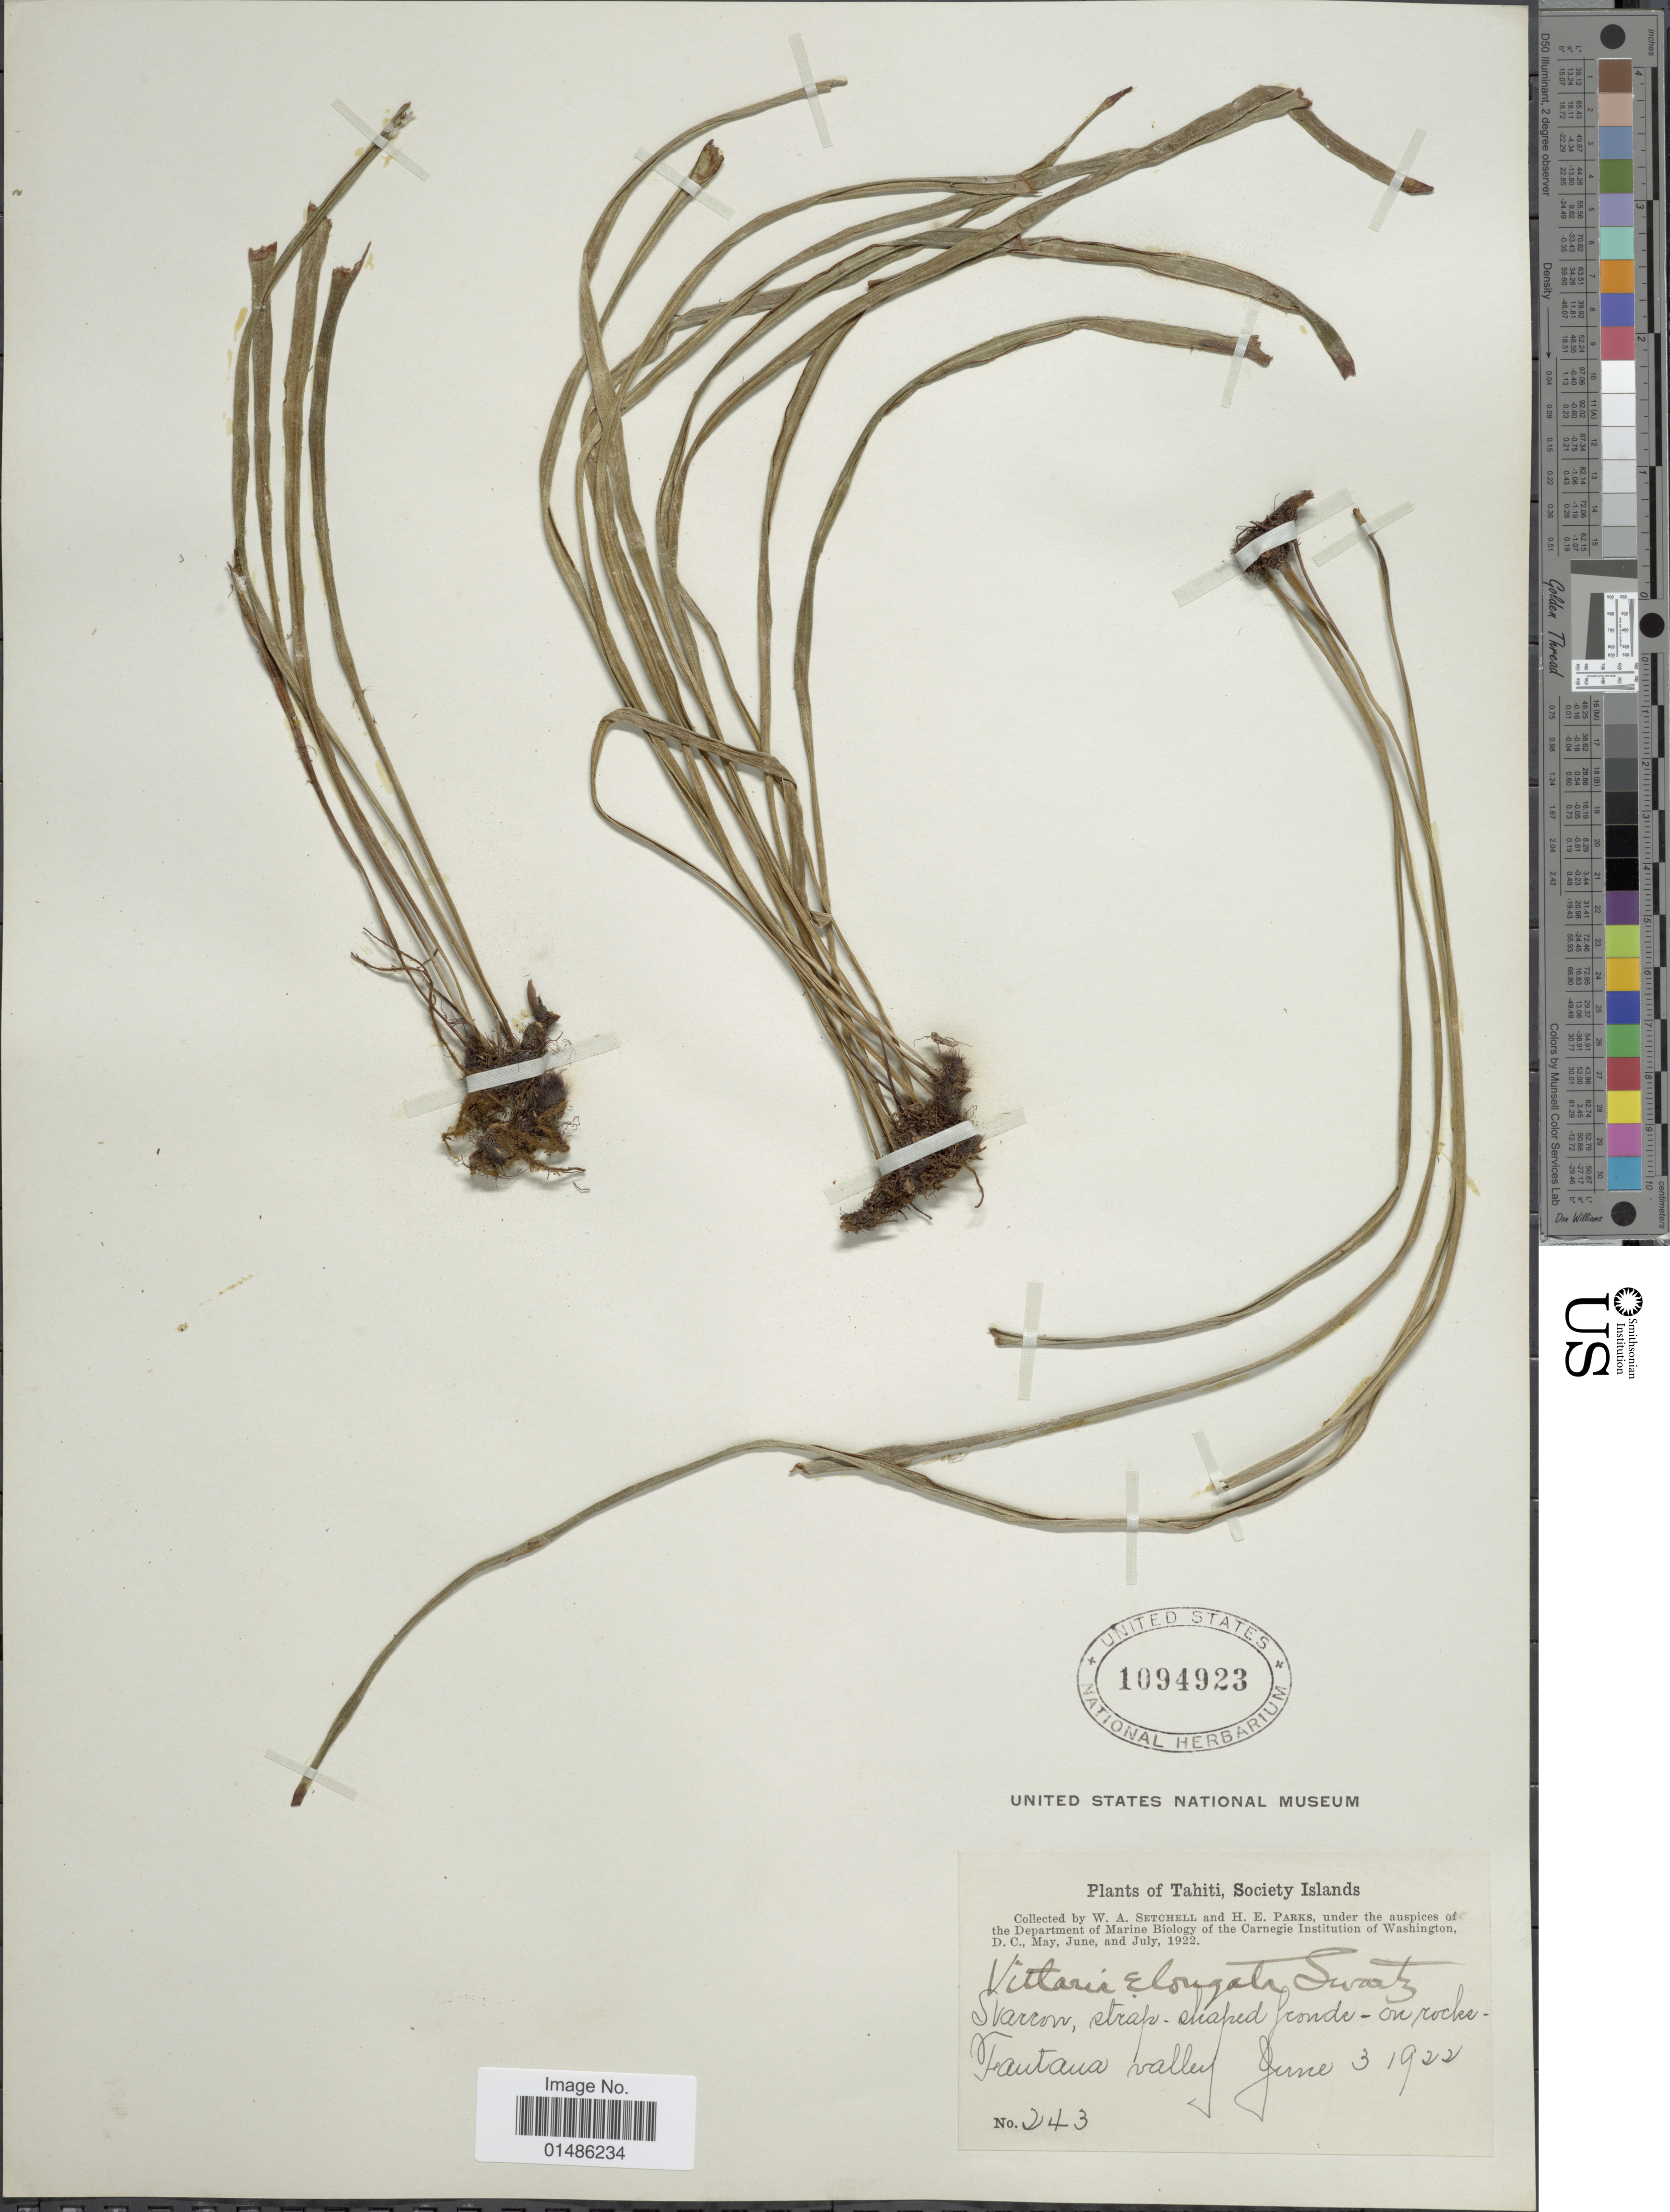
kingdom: Plantae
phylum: Tracheophyta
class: Polypodiopsida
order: Polypodiales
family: Pteridaceae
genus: Haplopteris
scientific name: Haplopteris elongata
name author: (Sw.) Crane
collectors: W. Setchell & H. E. Parks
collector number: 243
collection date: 1922-06-03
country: French Polynesia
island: Tahiti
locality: Tahiti, Society Islands. Fautaua valley.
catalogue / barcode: US 1094923